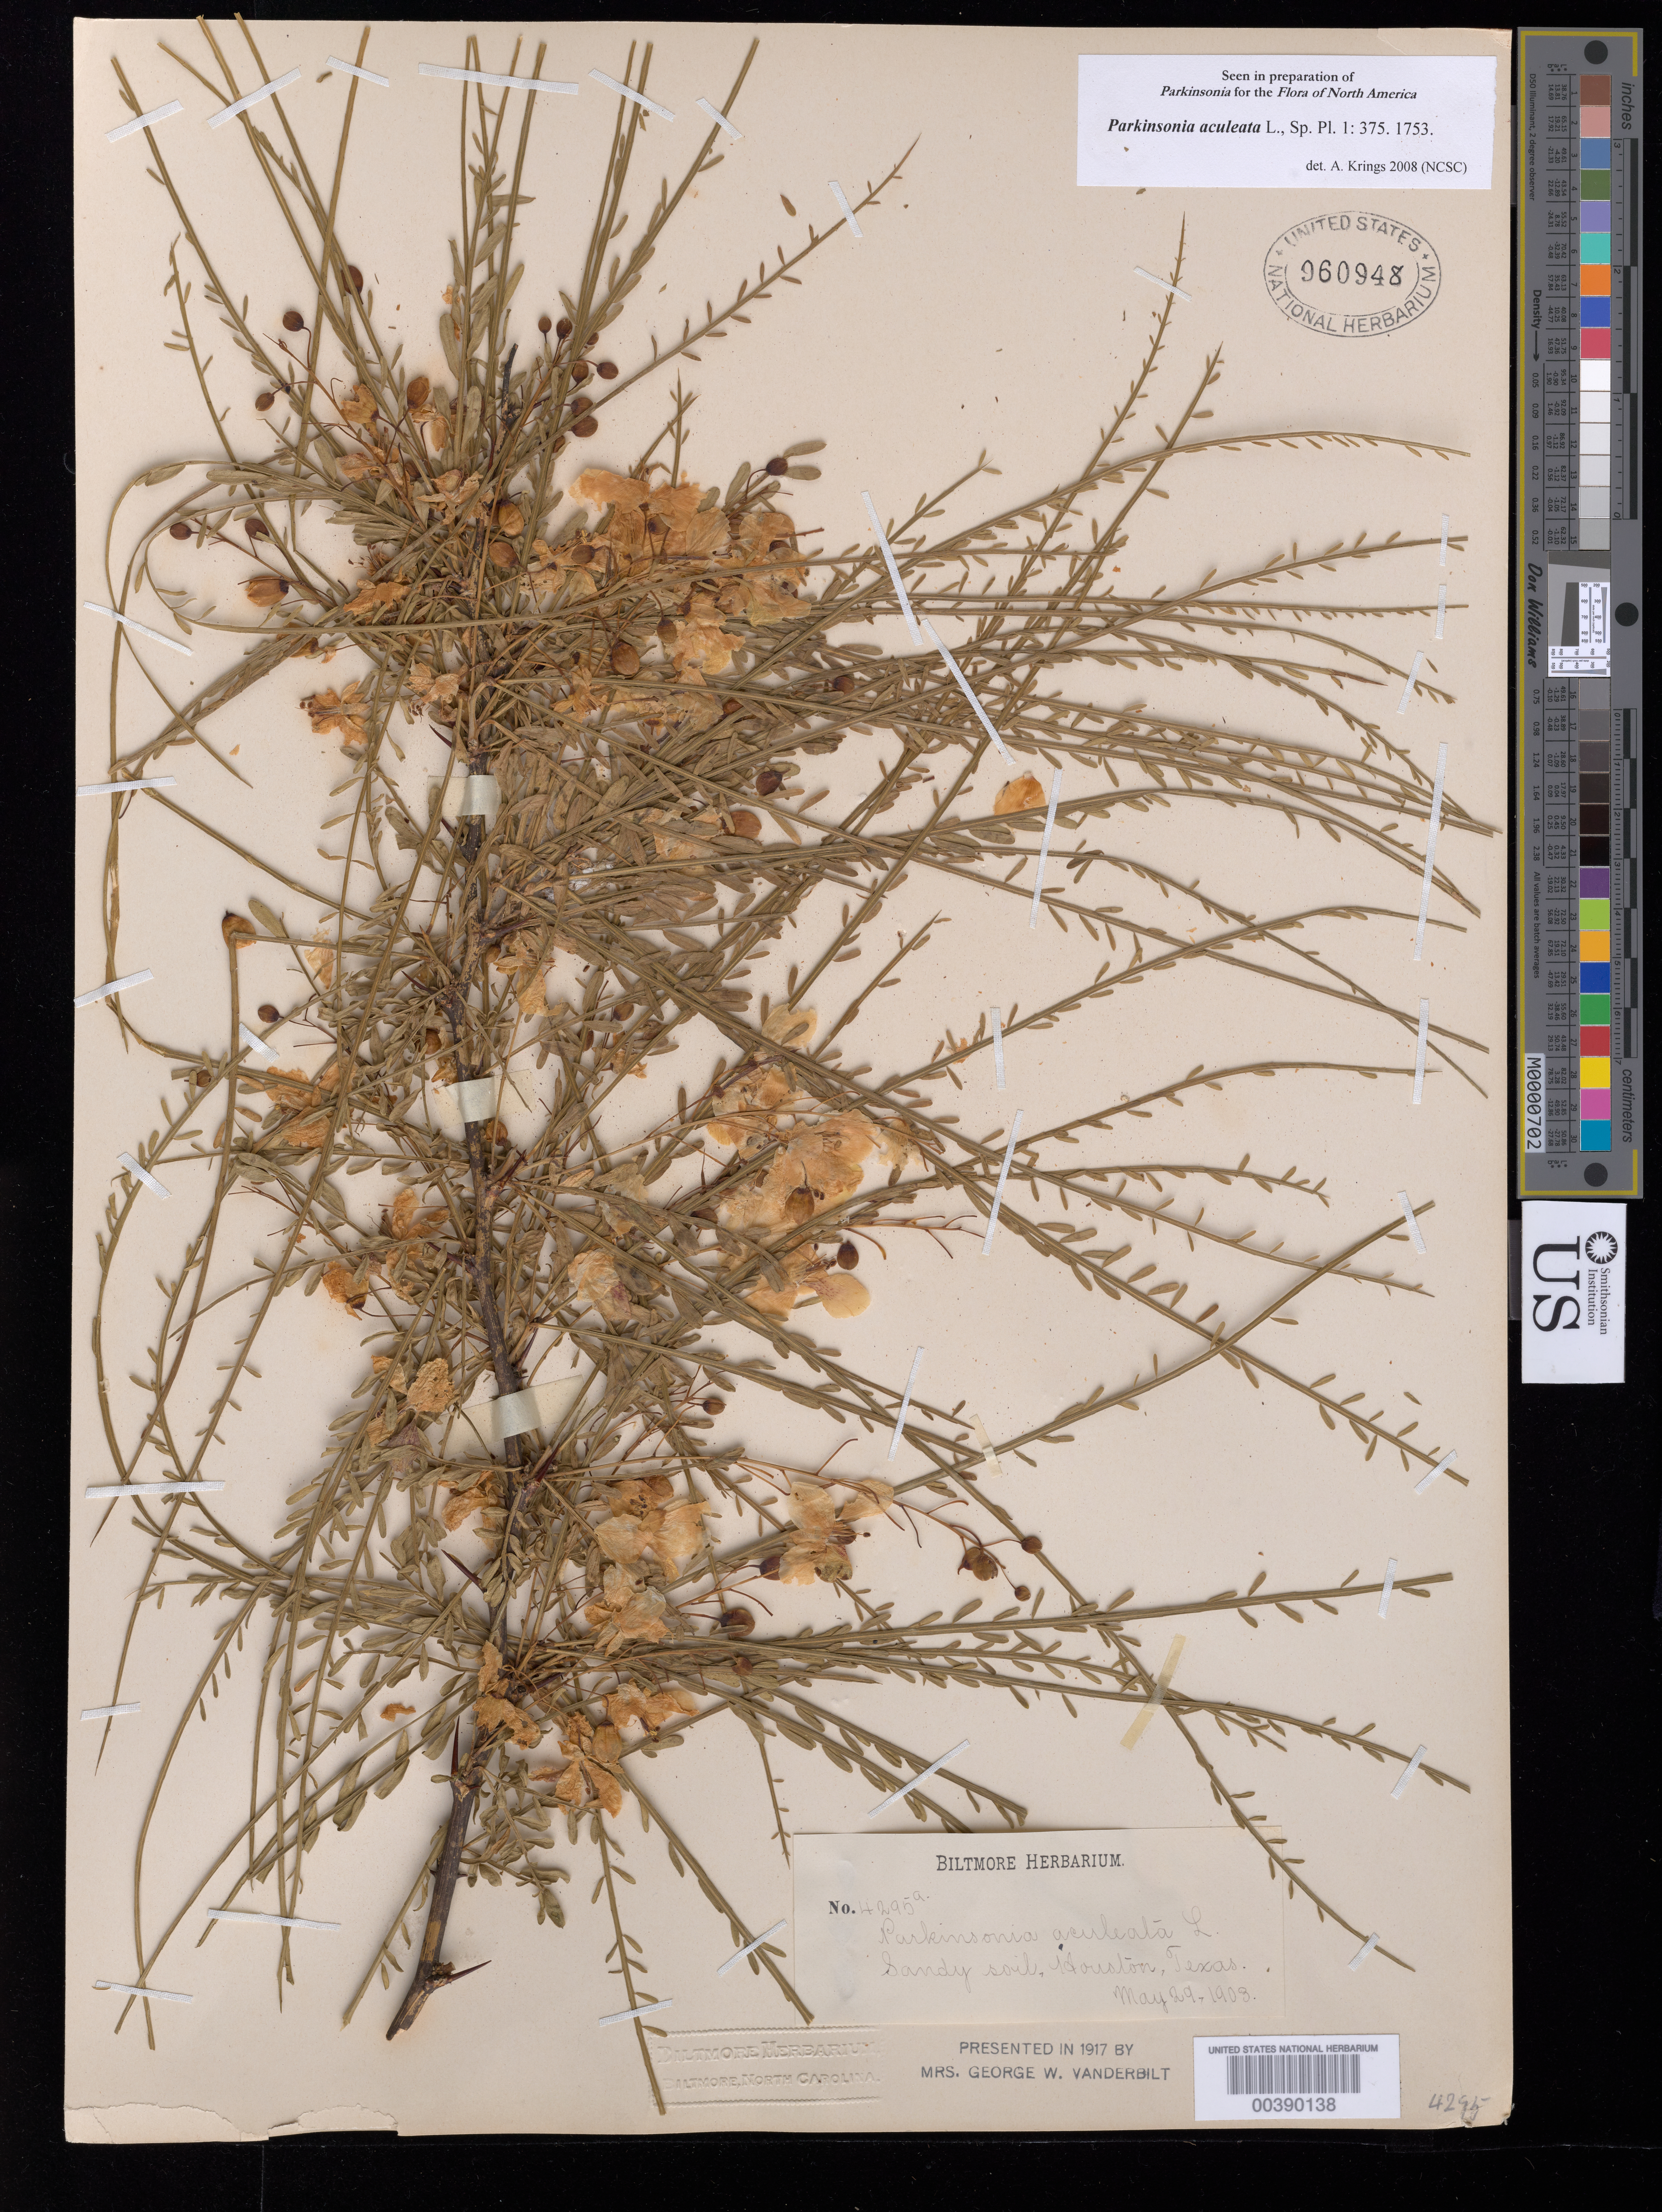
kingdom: Plantae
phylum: Tracheophyta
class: Magnoliopsida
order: Fabales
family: Fabaceae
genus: Parkinsonia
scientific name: Parkinsonia aculeata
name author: L.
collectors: ex herb. Biltmore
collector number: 4295a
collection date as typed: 29 May 1903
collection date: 1903-05-29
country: United States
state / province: Texas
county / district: Travis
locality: Austin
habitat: Sandy soil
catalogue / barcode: US 960948